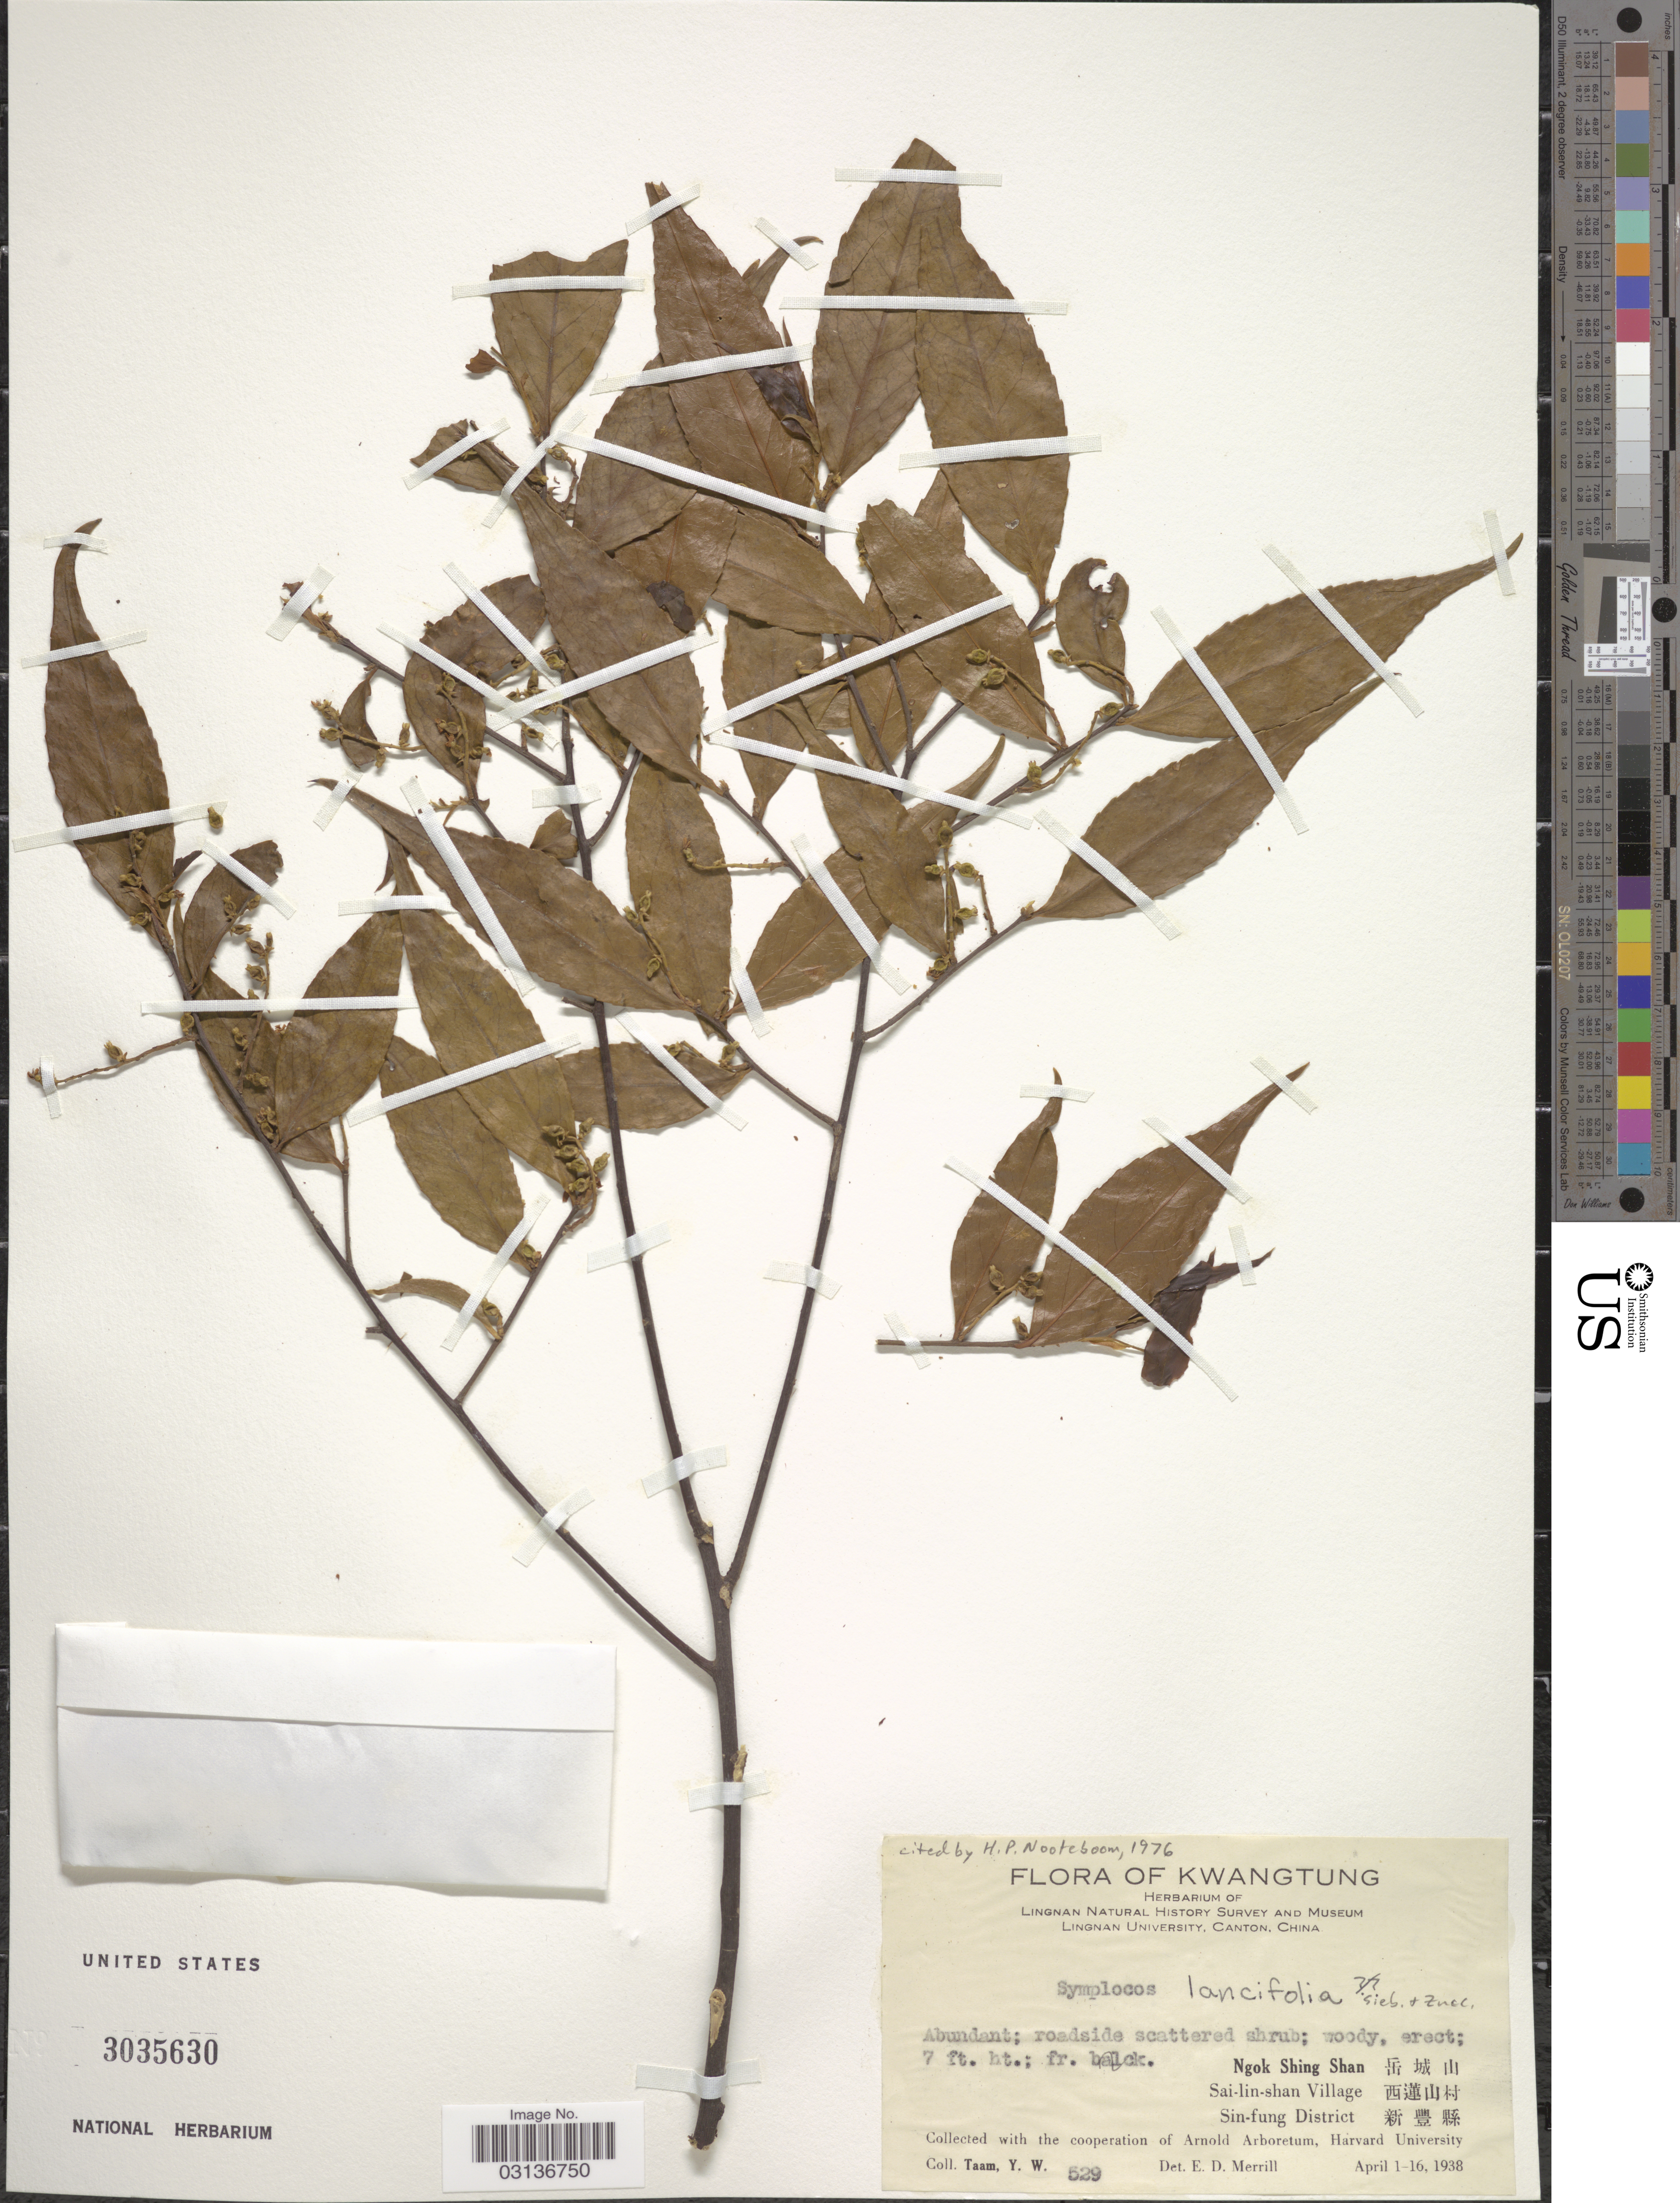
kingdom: Plantae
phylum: Tracheophyta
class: Magnoliopsida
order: Ericales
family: Symplocaceae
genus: Symplocos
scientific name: Symplocos lancifolia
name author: Siebert & Zucc.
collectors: Y. W. Taam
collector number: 529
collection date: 1938-04-01/1938-04-16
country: China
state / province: Guangdong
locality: okShing Shan Sai-lin-shan Village Sin-fung District . Kwangtung.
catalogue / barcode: US 3035630